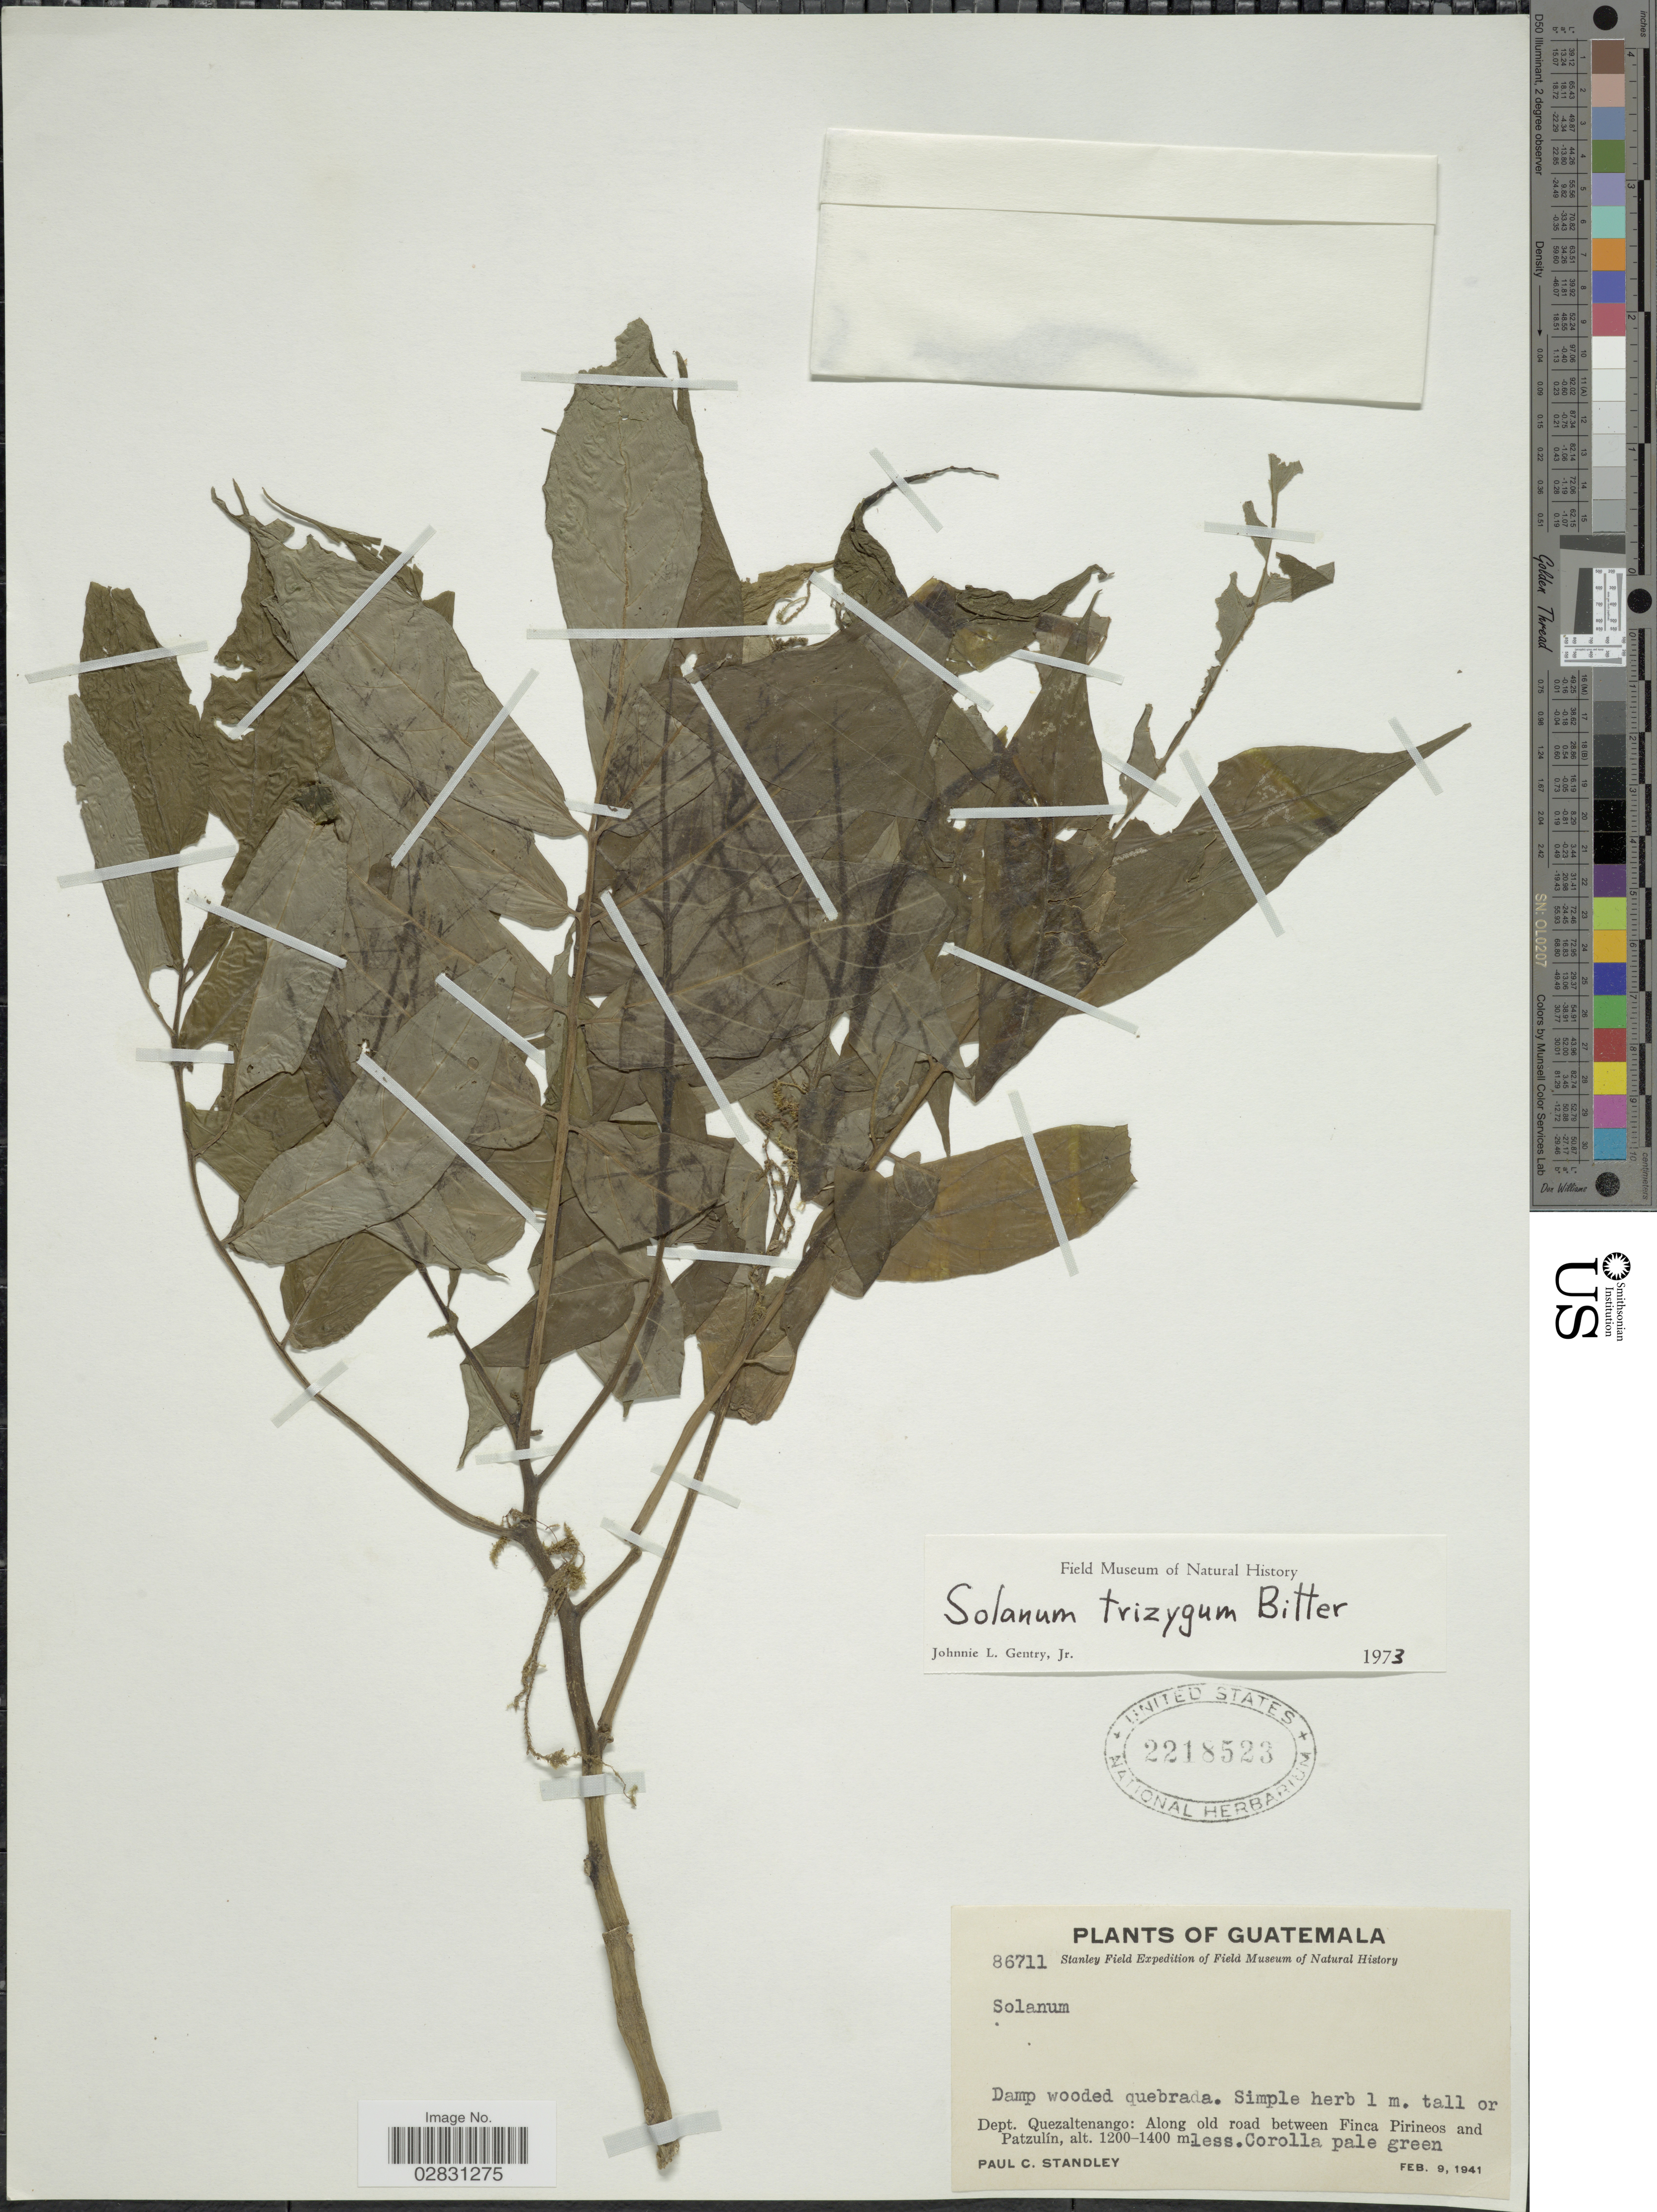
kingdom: Plantae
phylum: Tracheophyta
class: Magnoliopsida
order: Solanales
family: Solanaceae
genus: Solanum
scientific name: Solanum trizygum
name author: Bitter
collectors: P. C. Standley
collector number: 86711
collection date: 1941-02-09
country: Guatemala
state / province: Quetzaltenango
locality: Dept. Quezaltenango: Along old road between Finca Pirineos and Patzulín.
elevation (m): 1200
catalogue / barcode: US 2218523